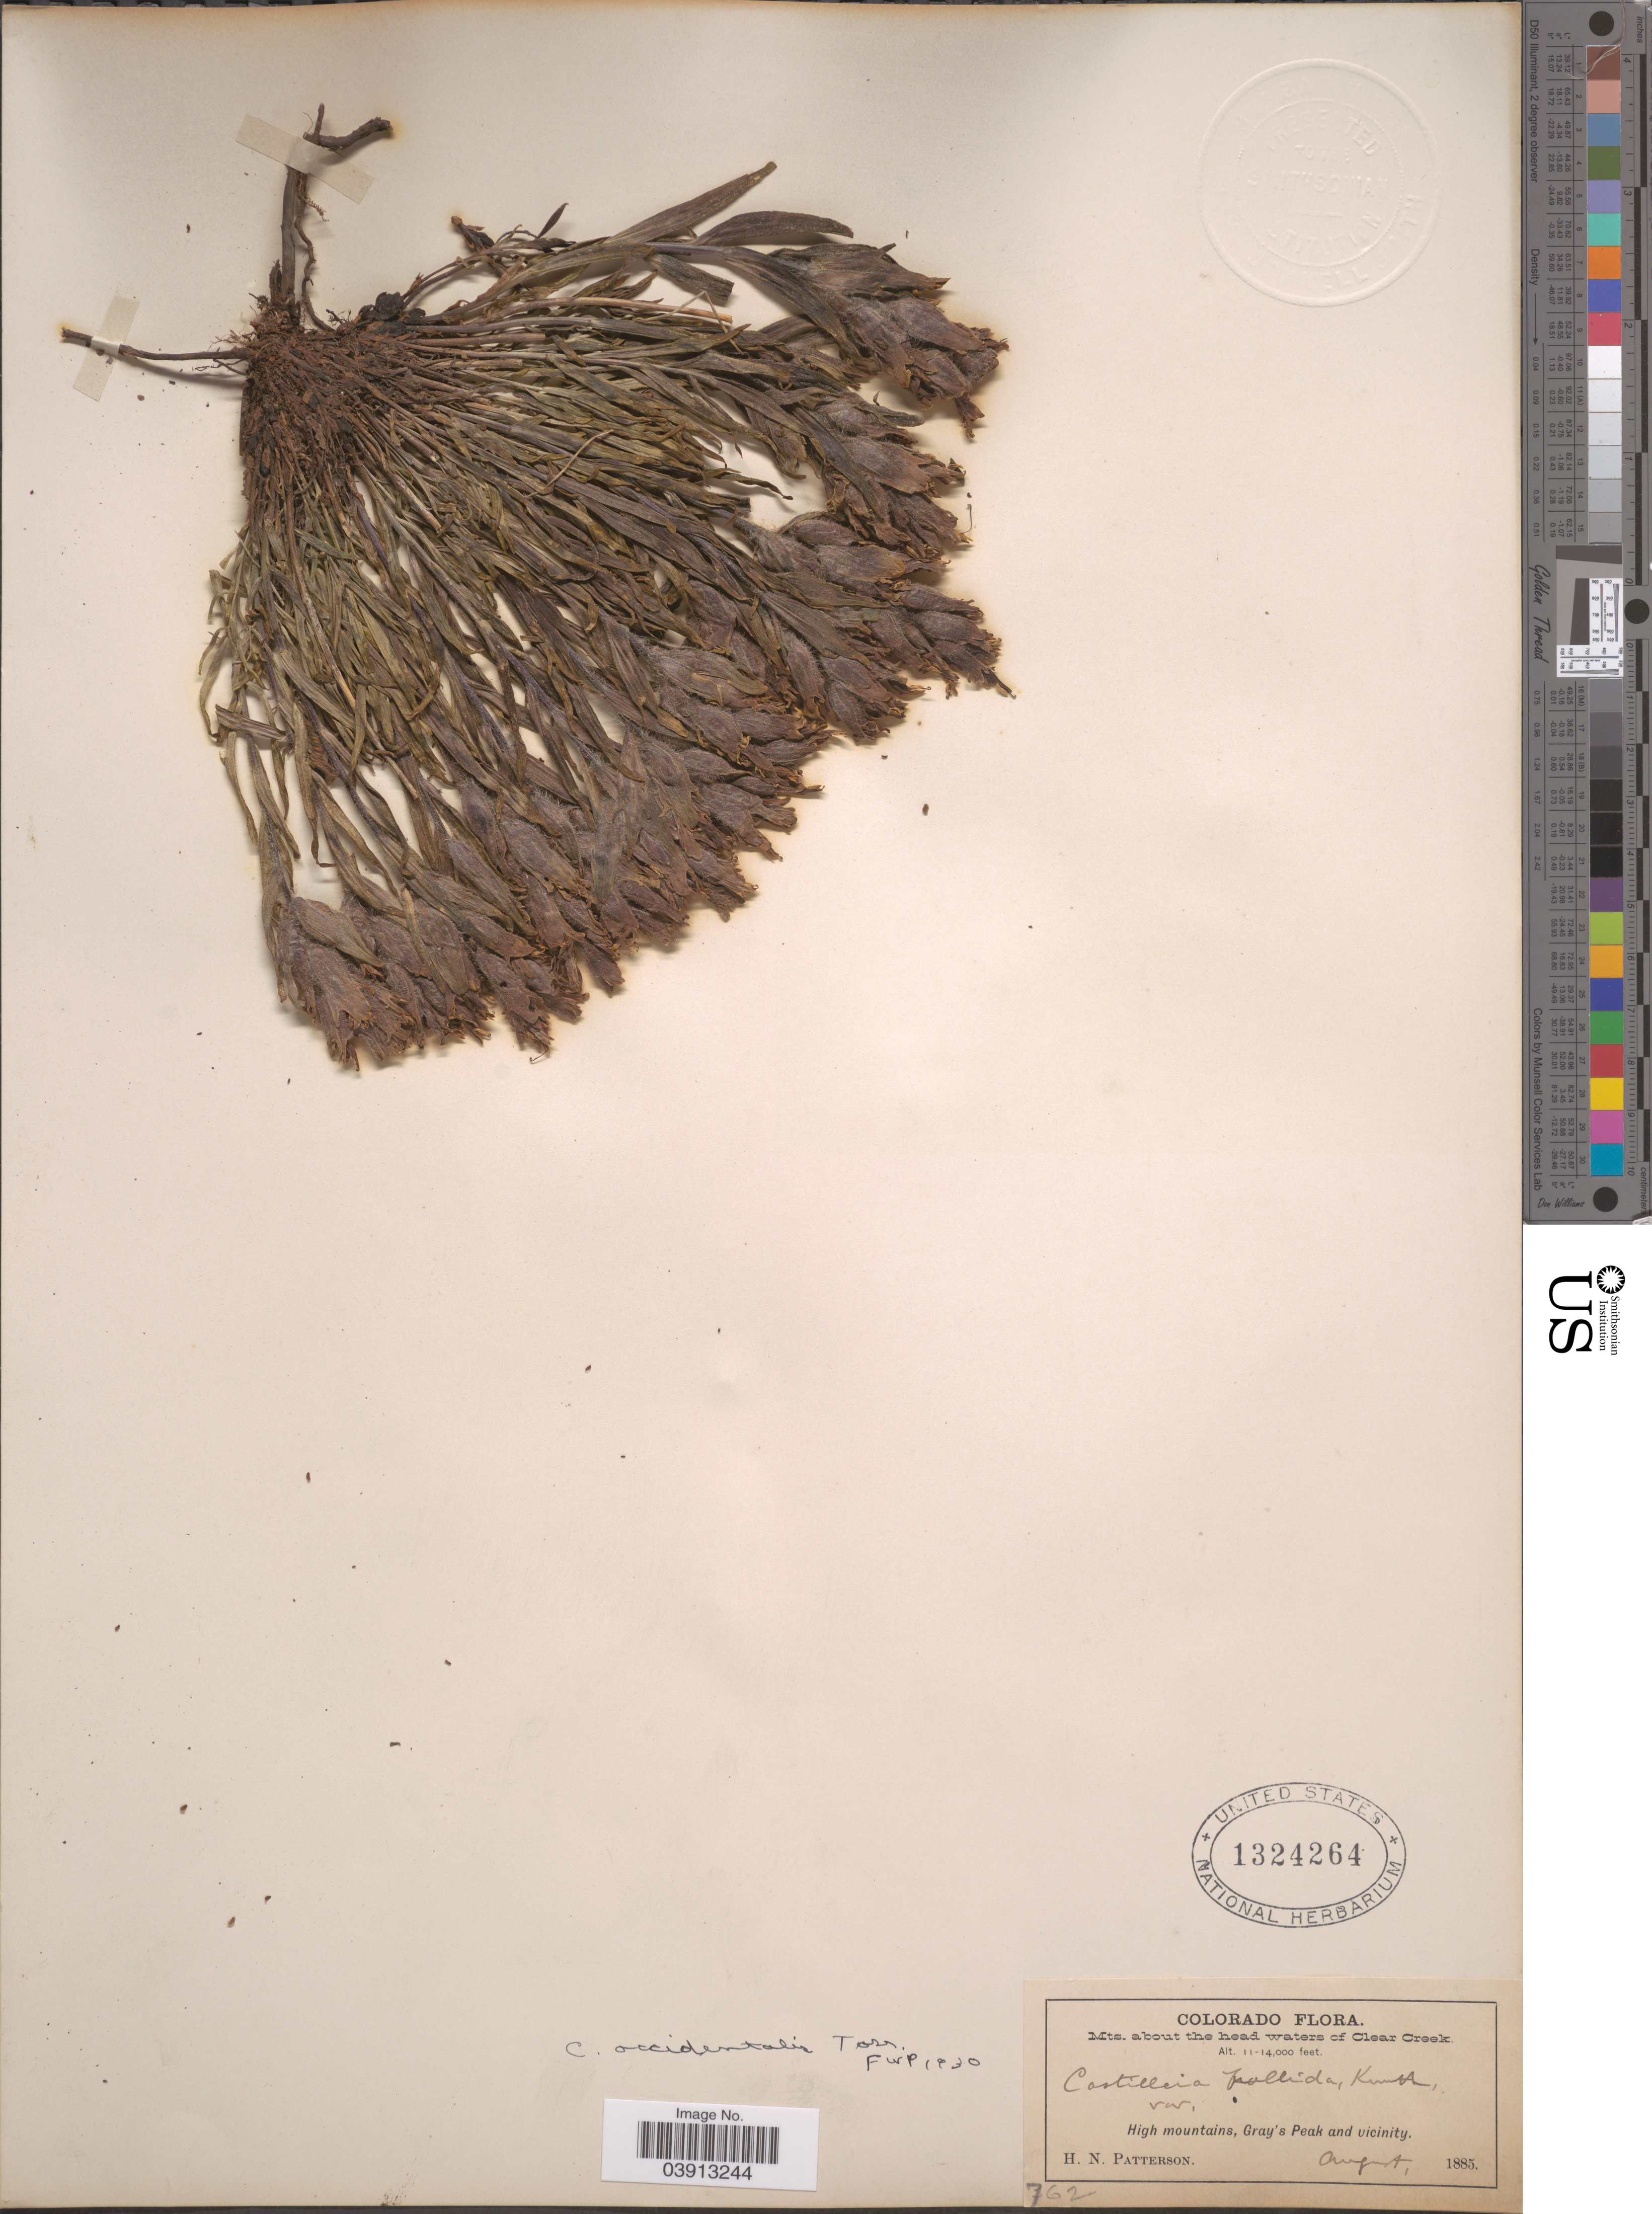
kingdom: Plantae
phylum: Tracheophyta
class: Magnoliopsida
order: Lamiales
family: Orobanchaceae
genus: Castilleja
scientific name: Castilleja occidentalis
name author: Torr.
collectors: H. N. Patterson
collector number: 762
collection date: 1885-08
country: United States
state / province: Colorado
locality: Mts. about the head waters of Clear Creek. High mountains, Gray's Peak and vicinity.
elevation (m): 3353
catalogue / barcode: US 1324264